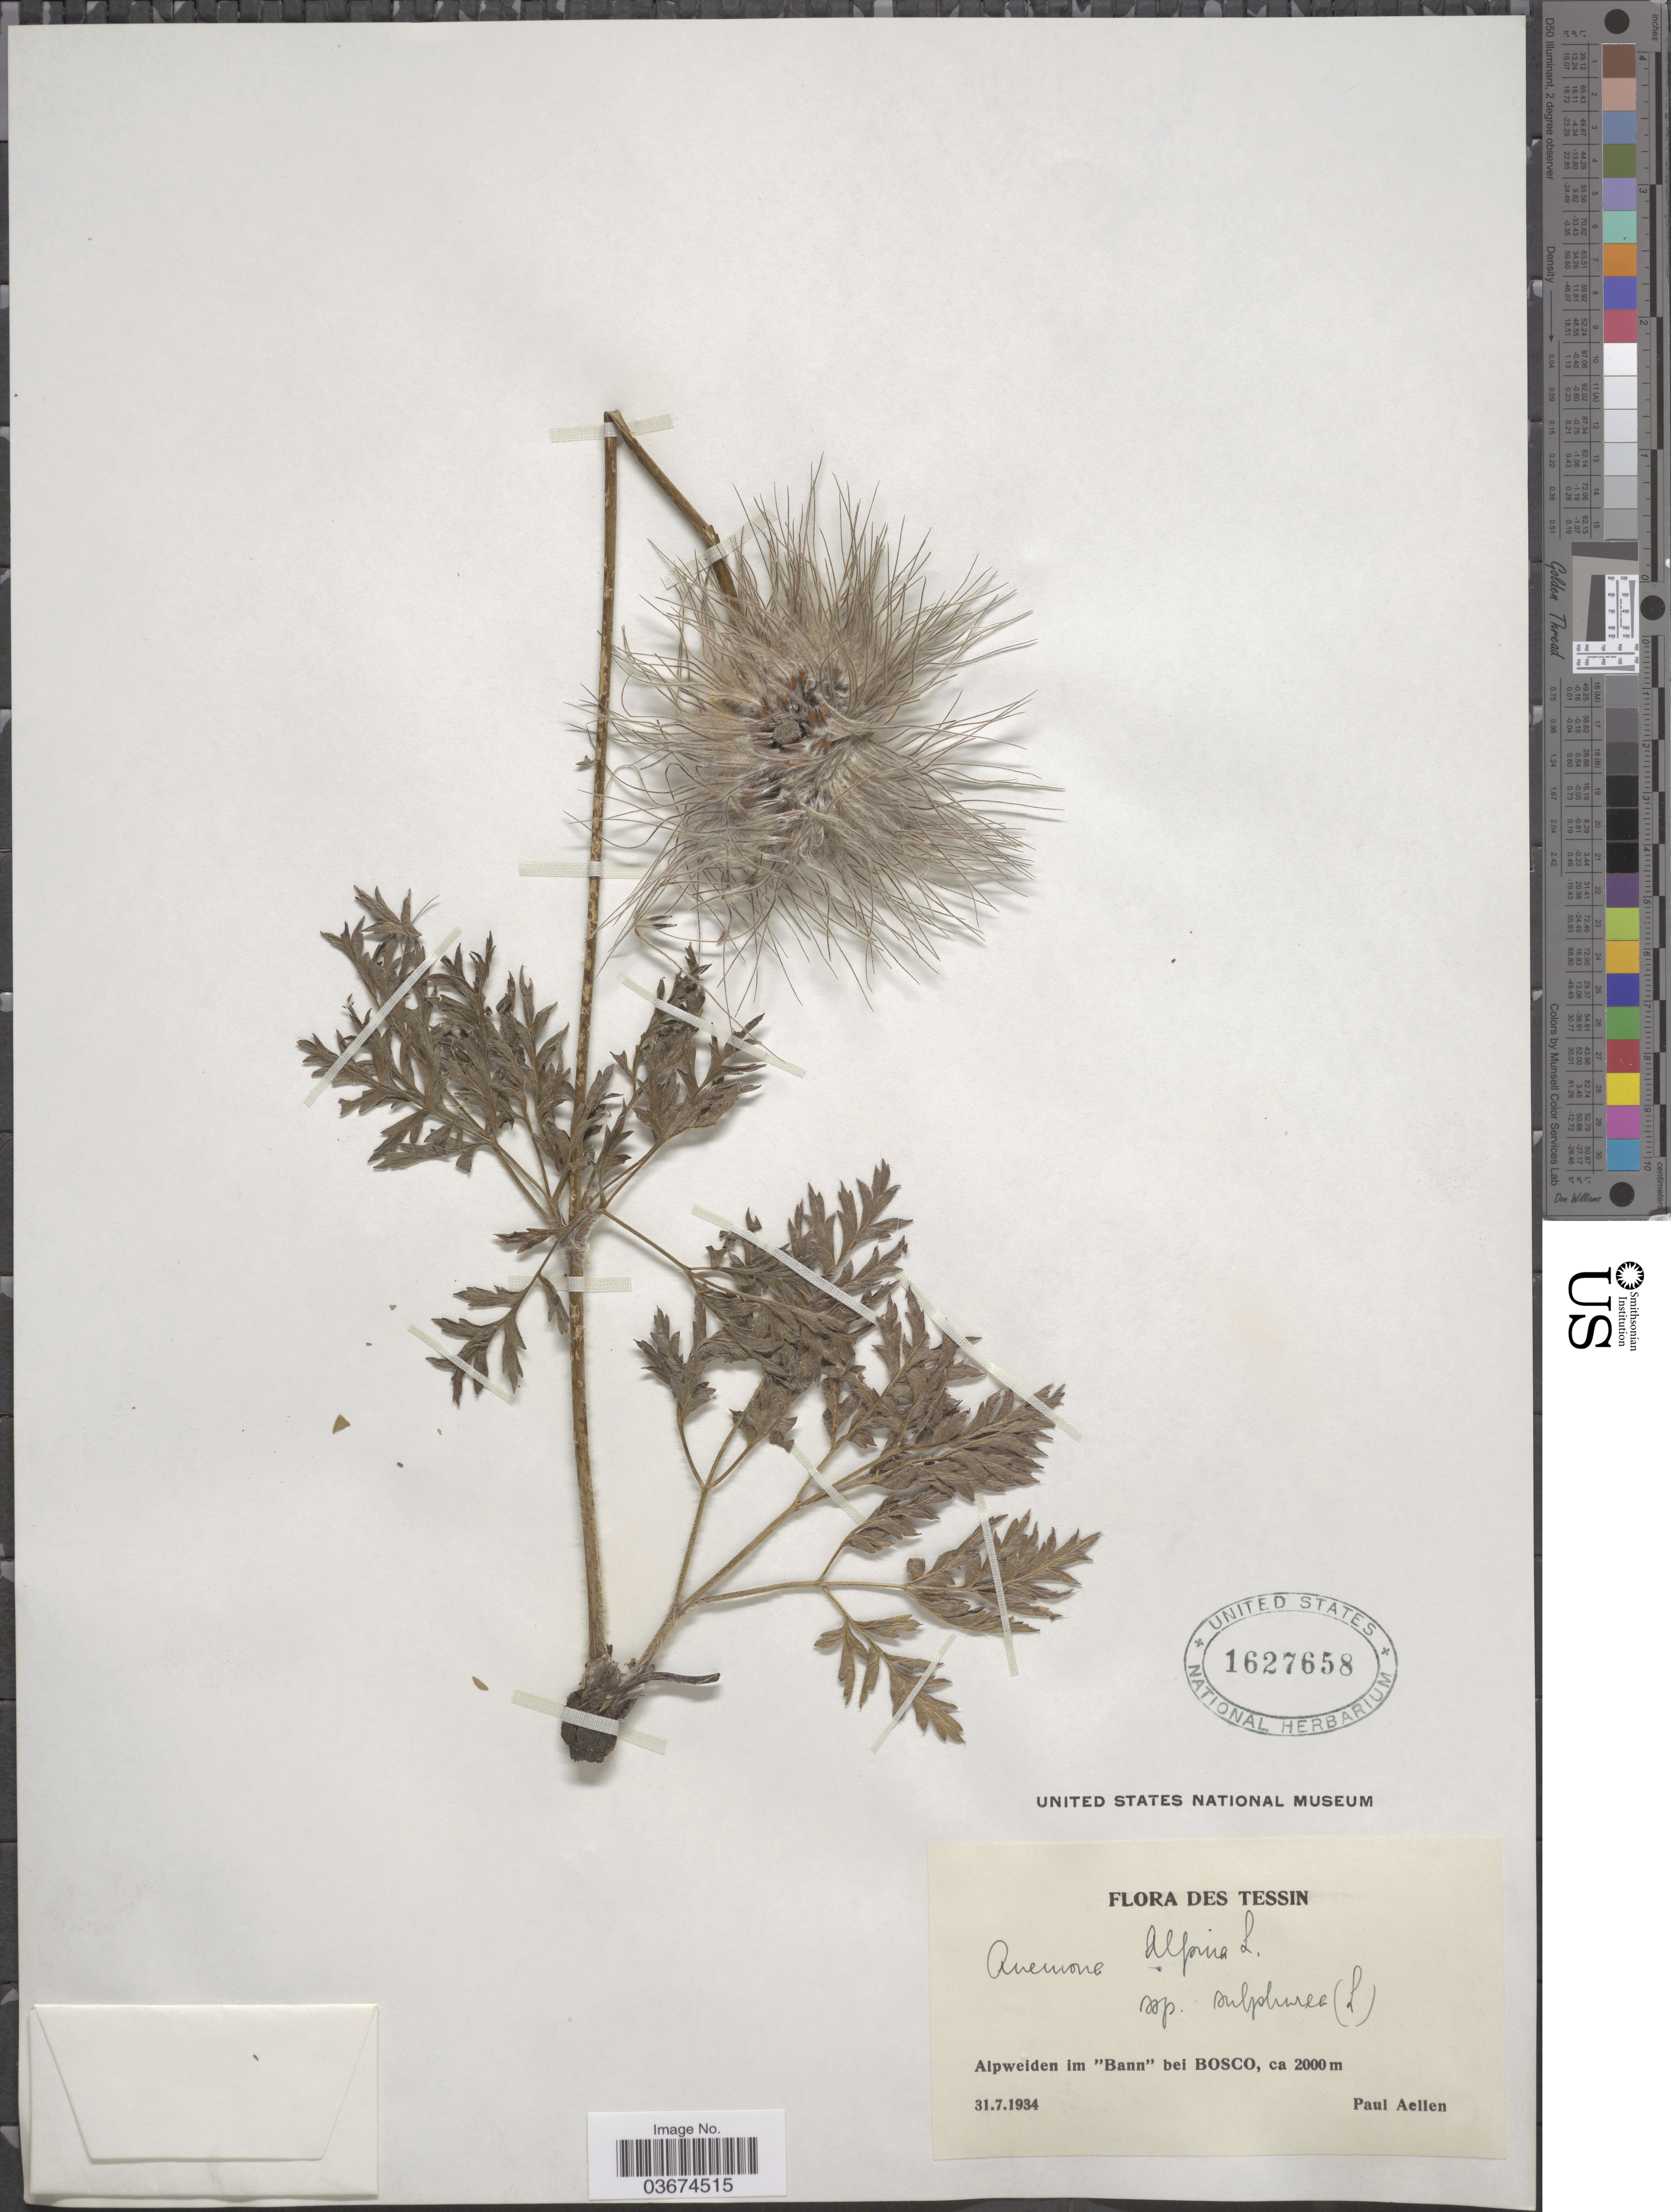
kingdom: Plantae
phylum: Tracheophyta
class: Magnoliopsida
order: Ranunculales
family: Ranunculaceae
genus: Pulsatilla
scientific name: Pulsatilla alpina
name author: Delarbre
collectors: P. Aellen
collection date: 1934-07-31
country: Switzerland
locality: Tessin. Alpweiden im "Bann" bei Bosco.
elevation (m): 2000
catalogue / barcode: US 1627658